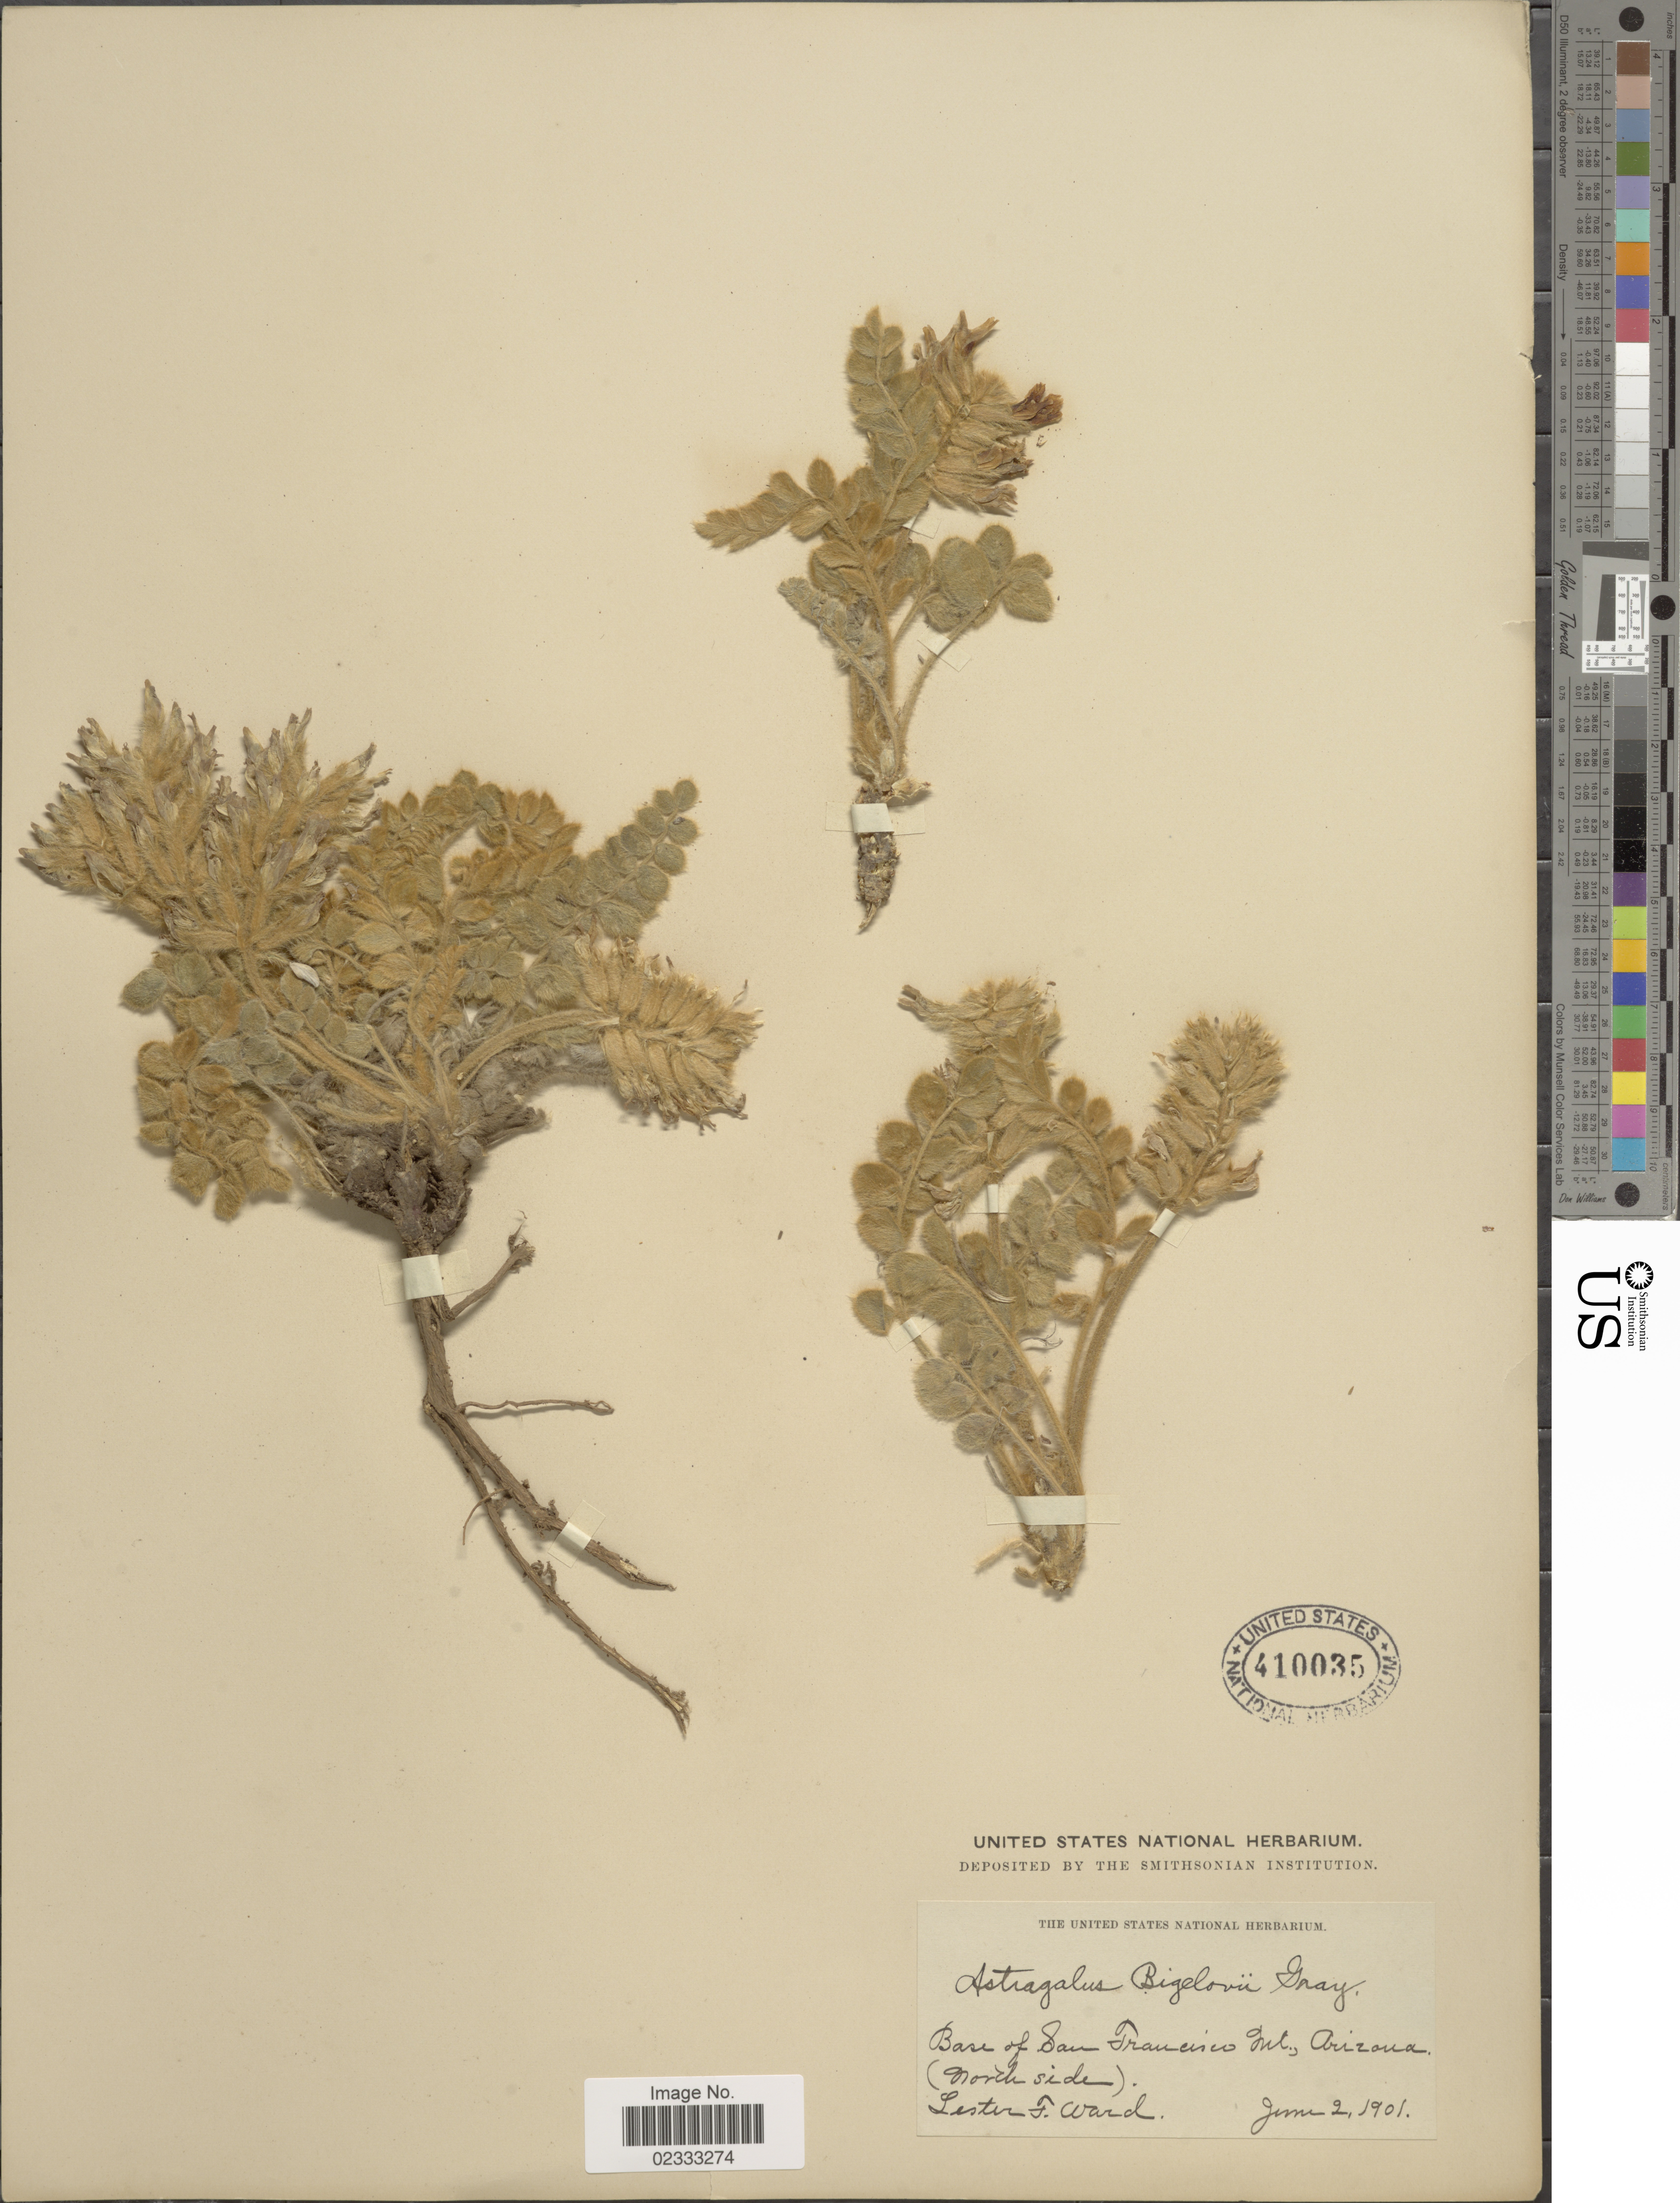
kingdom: Plantae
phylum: Tracheophyta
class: Magnoliopsida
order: Fabales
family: Fabaceae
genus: Astragalus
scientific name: Astragalus mollissimus var. bigelovii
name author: (A. Gray) Barneby ex B.L. Turner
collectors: L. F. Ward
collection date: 1901-06-02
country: United States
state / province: Arizona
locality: Base of San Francisco Mt., Arizona (north side).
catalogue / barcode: US 410035